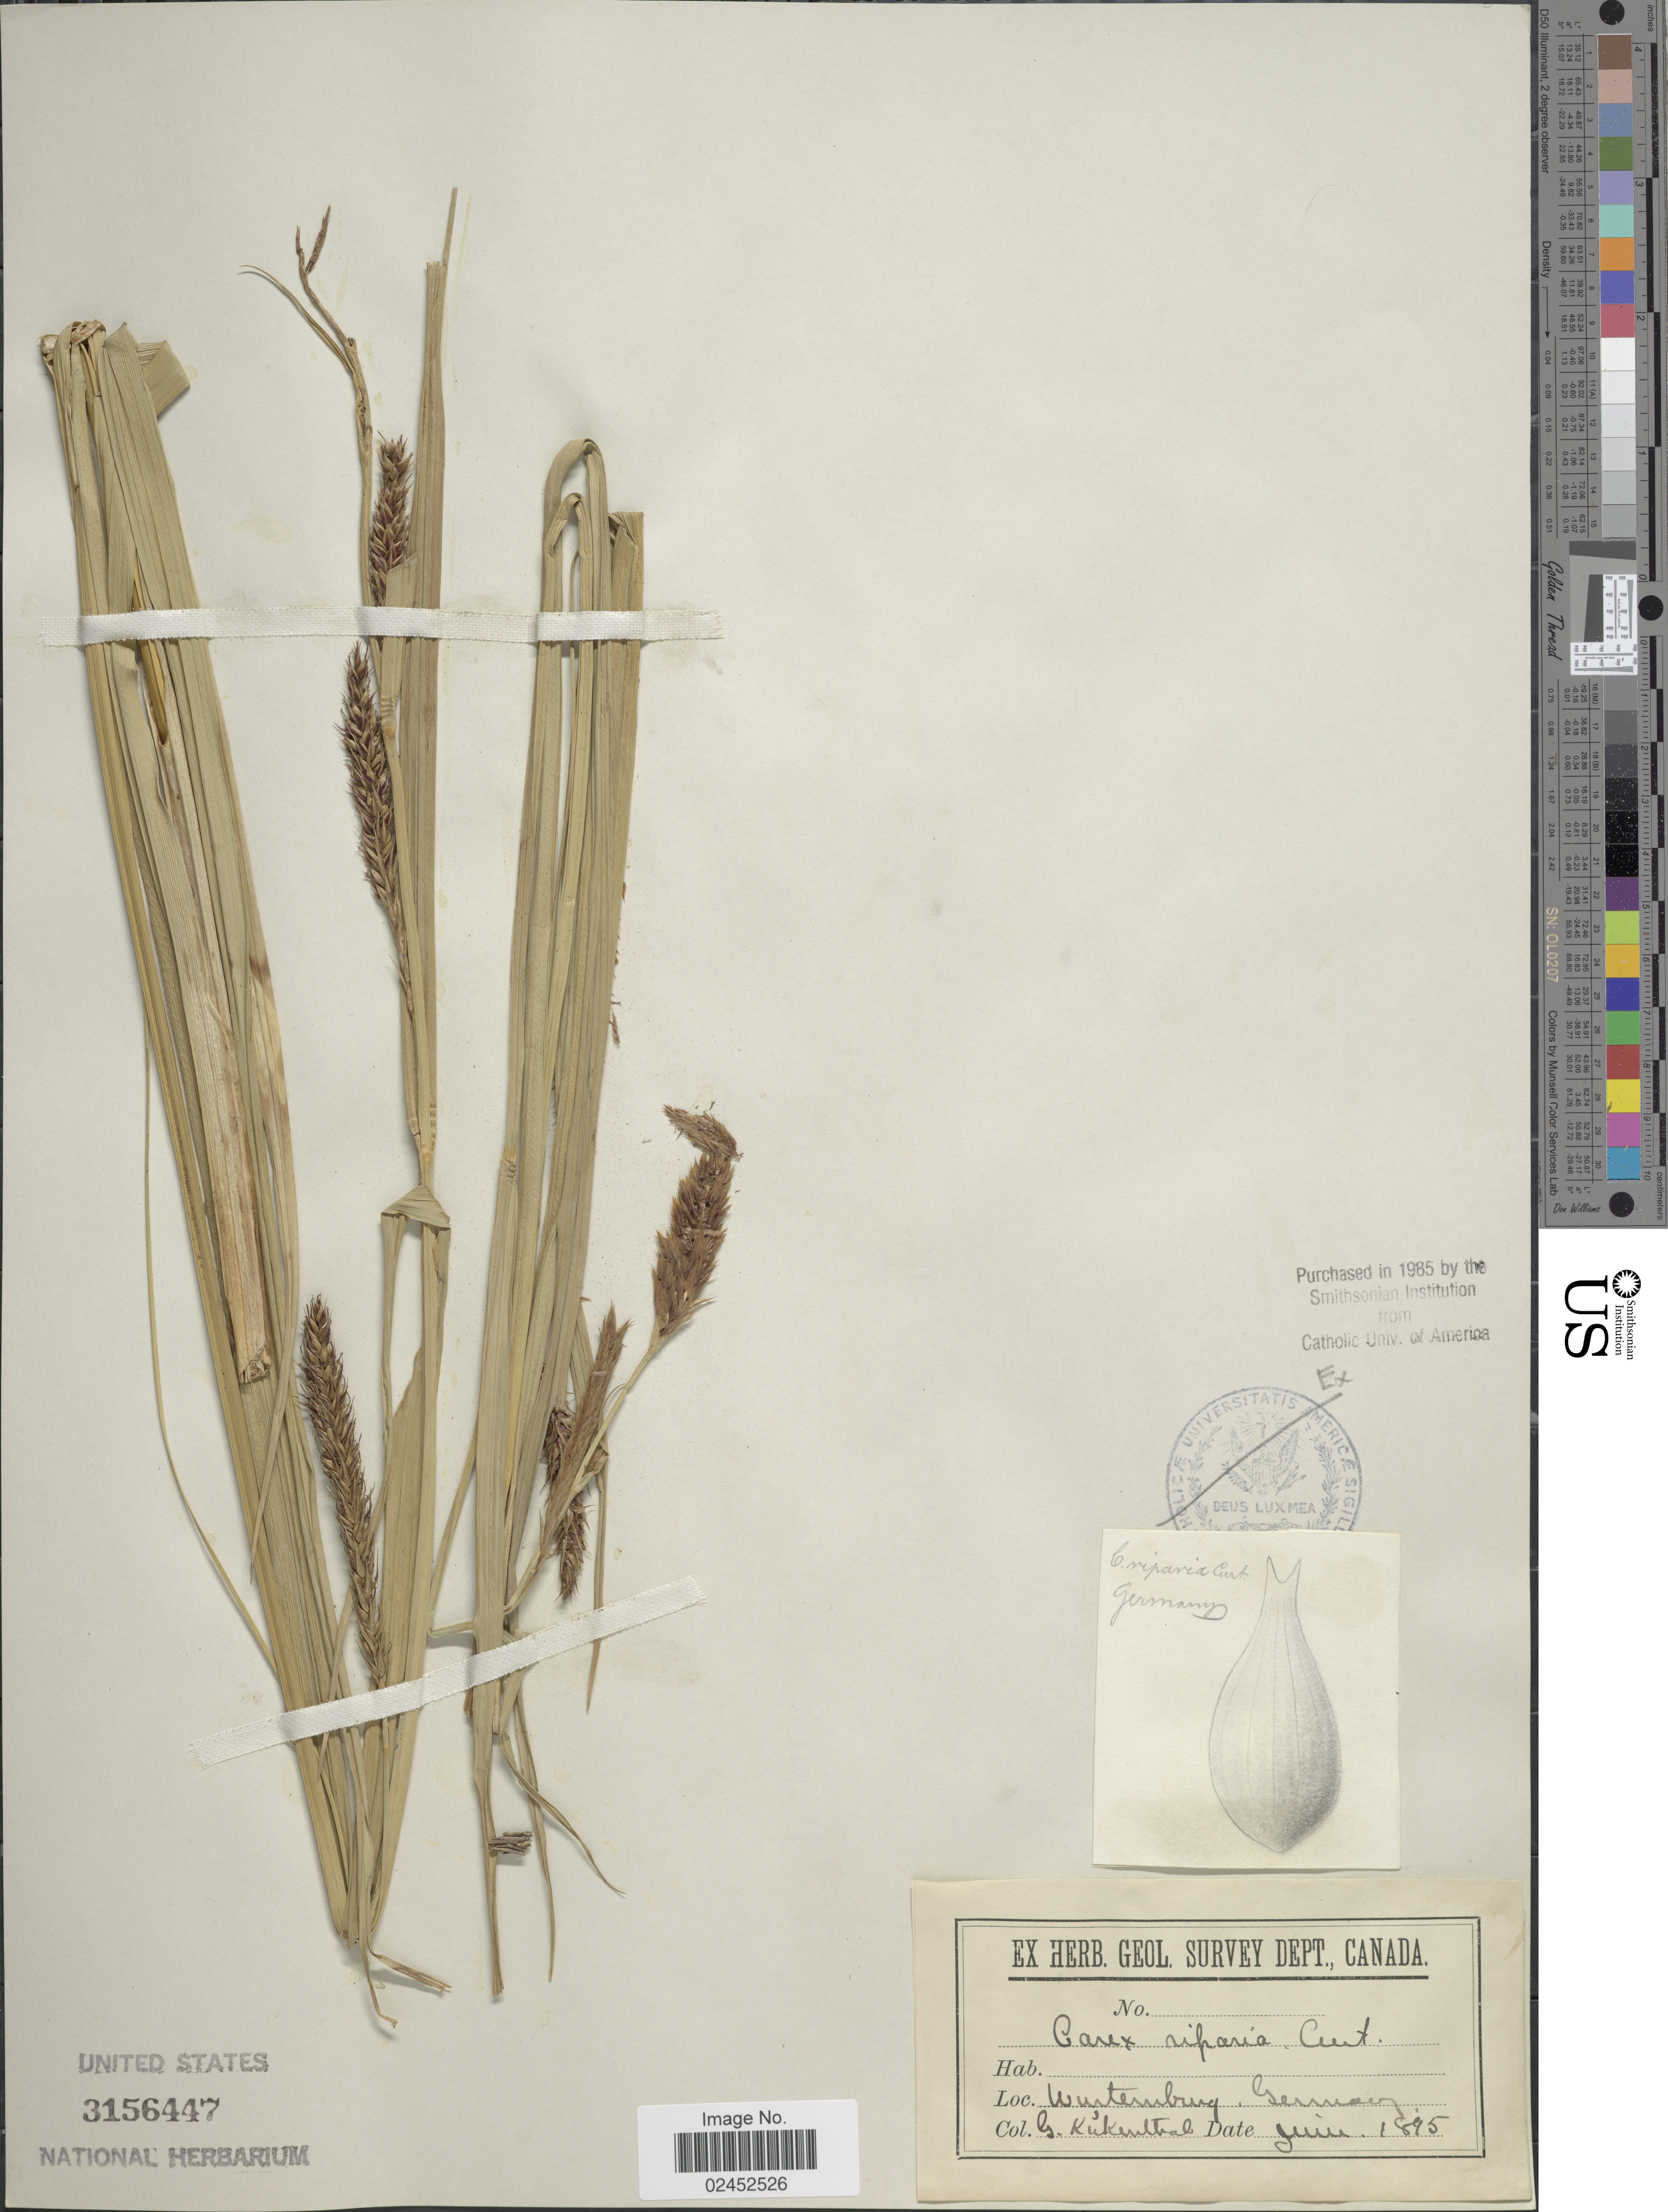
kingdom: Plantae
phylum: Tracheophyta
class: Liliopsida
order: Poales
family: Cyperaceae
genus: Carex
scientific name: Carex riparia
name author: Curtis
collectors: G. Kükenthal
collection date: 1895-06-01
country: Germany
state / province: Baden-Württemberg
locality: Wurttemberg.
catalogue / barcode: US 3156447